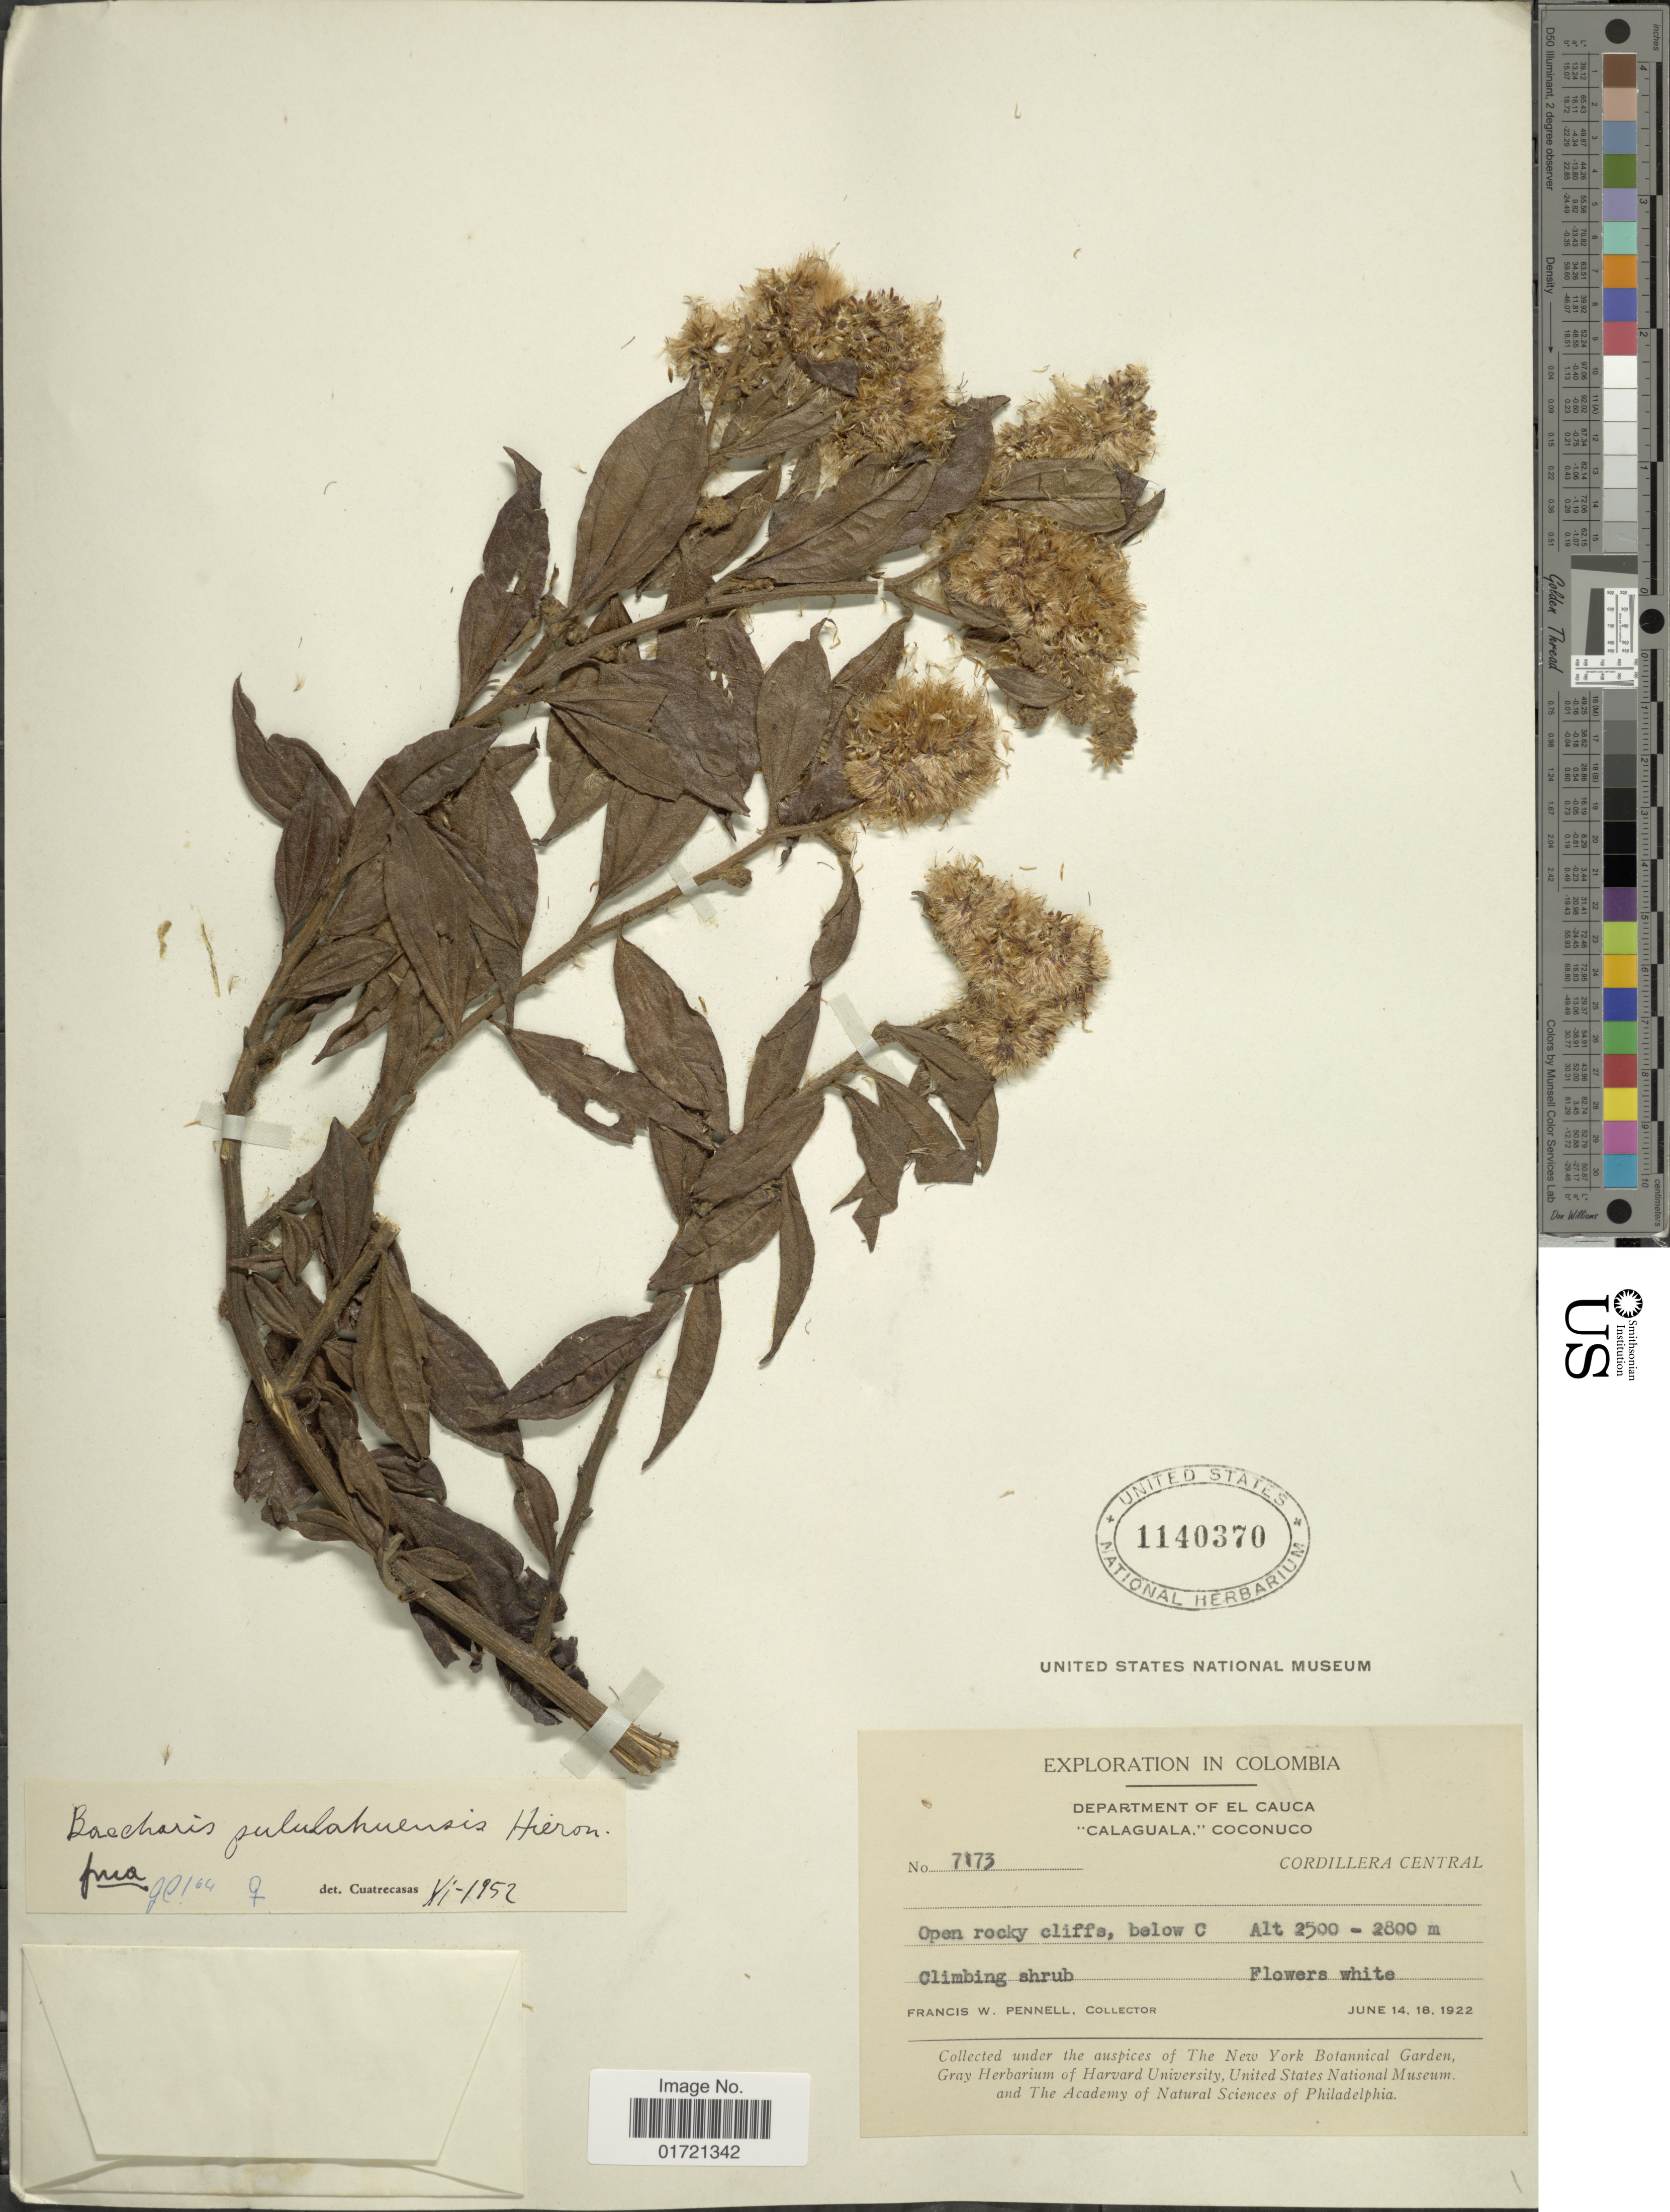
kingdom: Plantae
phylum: Tracheophyta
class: Magnoliopsida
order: Asterales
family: Asteraceae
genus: Baccharis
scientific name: Baccharis pululahuensis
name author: Hieron.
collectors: F. W. Pennell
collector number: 7173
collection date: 1922-06-14/1922-06-18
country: Colombia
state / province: Cauca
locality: Department of El Cauca. "Calaguala", Coconuco. Cordillera Central. Open rocky cliffs, below C.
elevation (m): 2500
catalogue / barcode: US 1140370